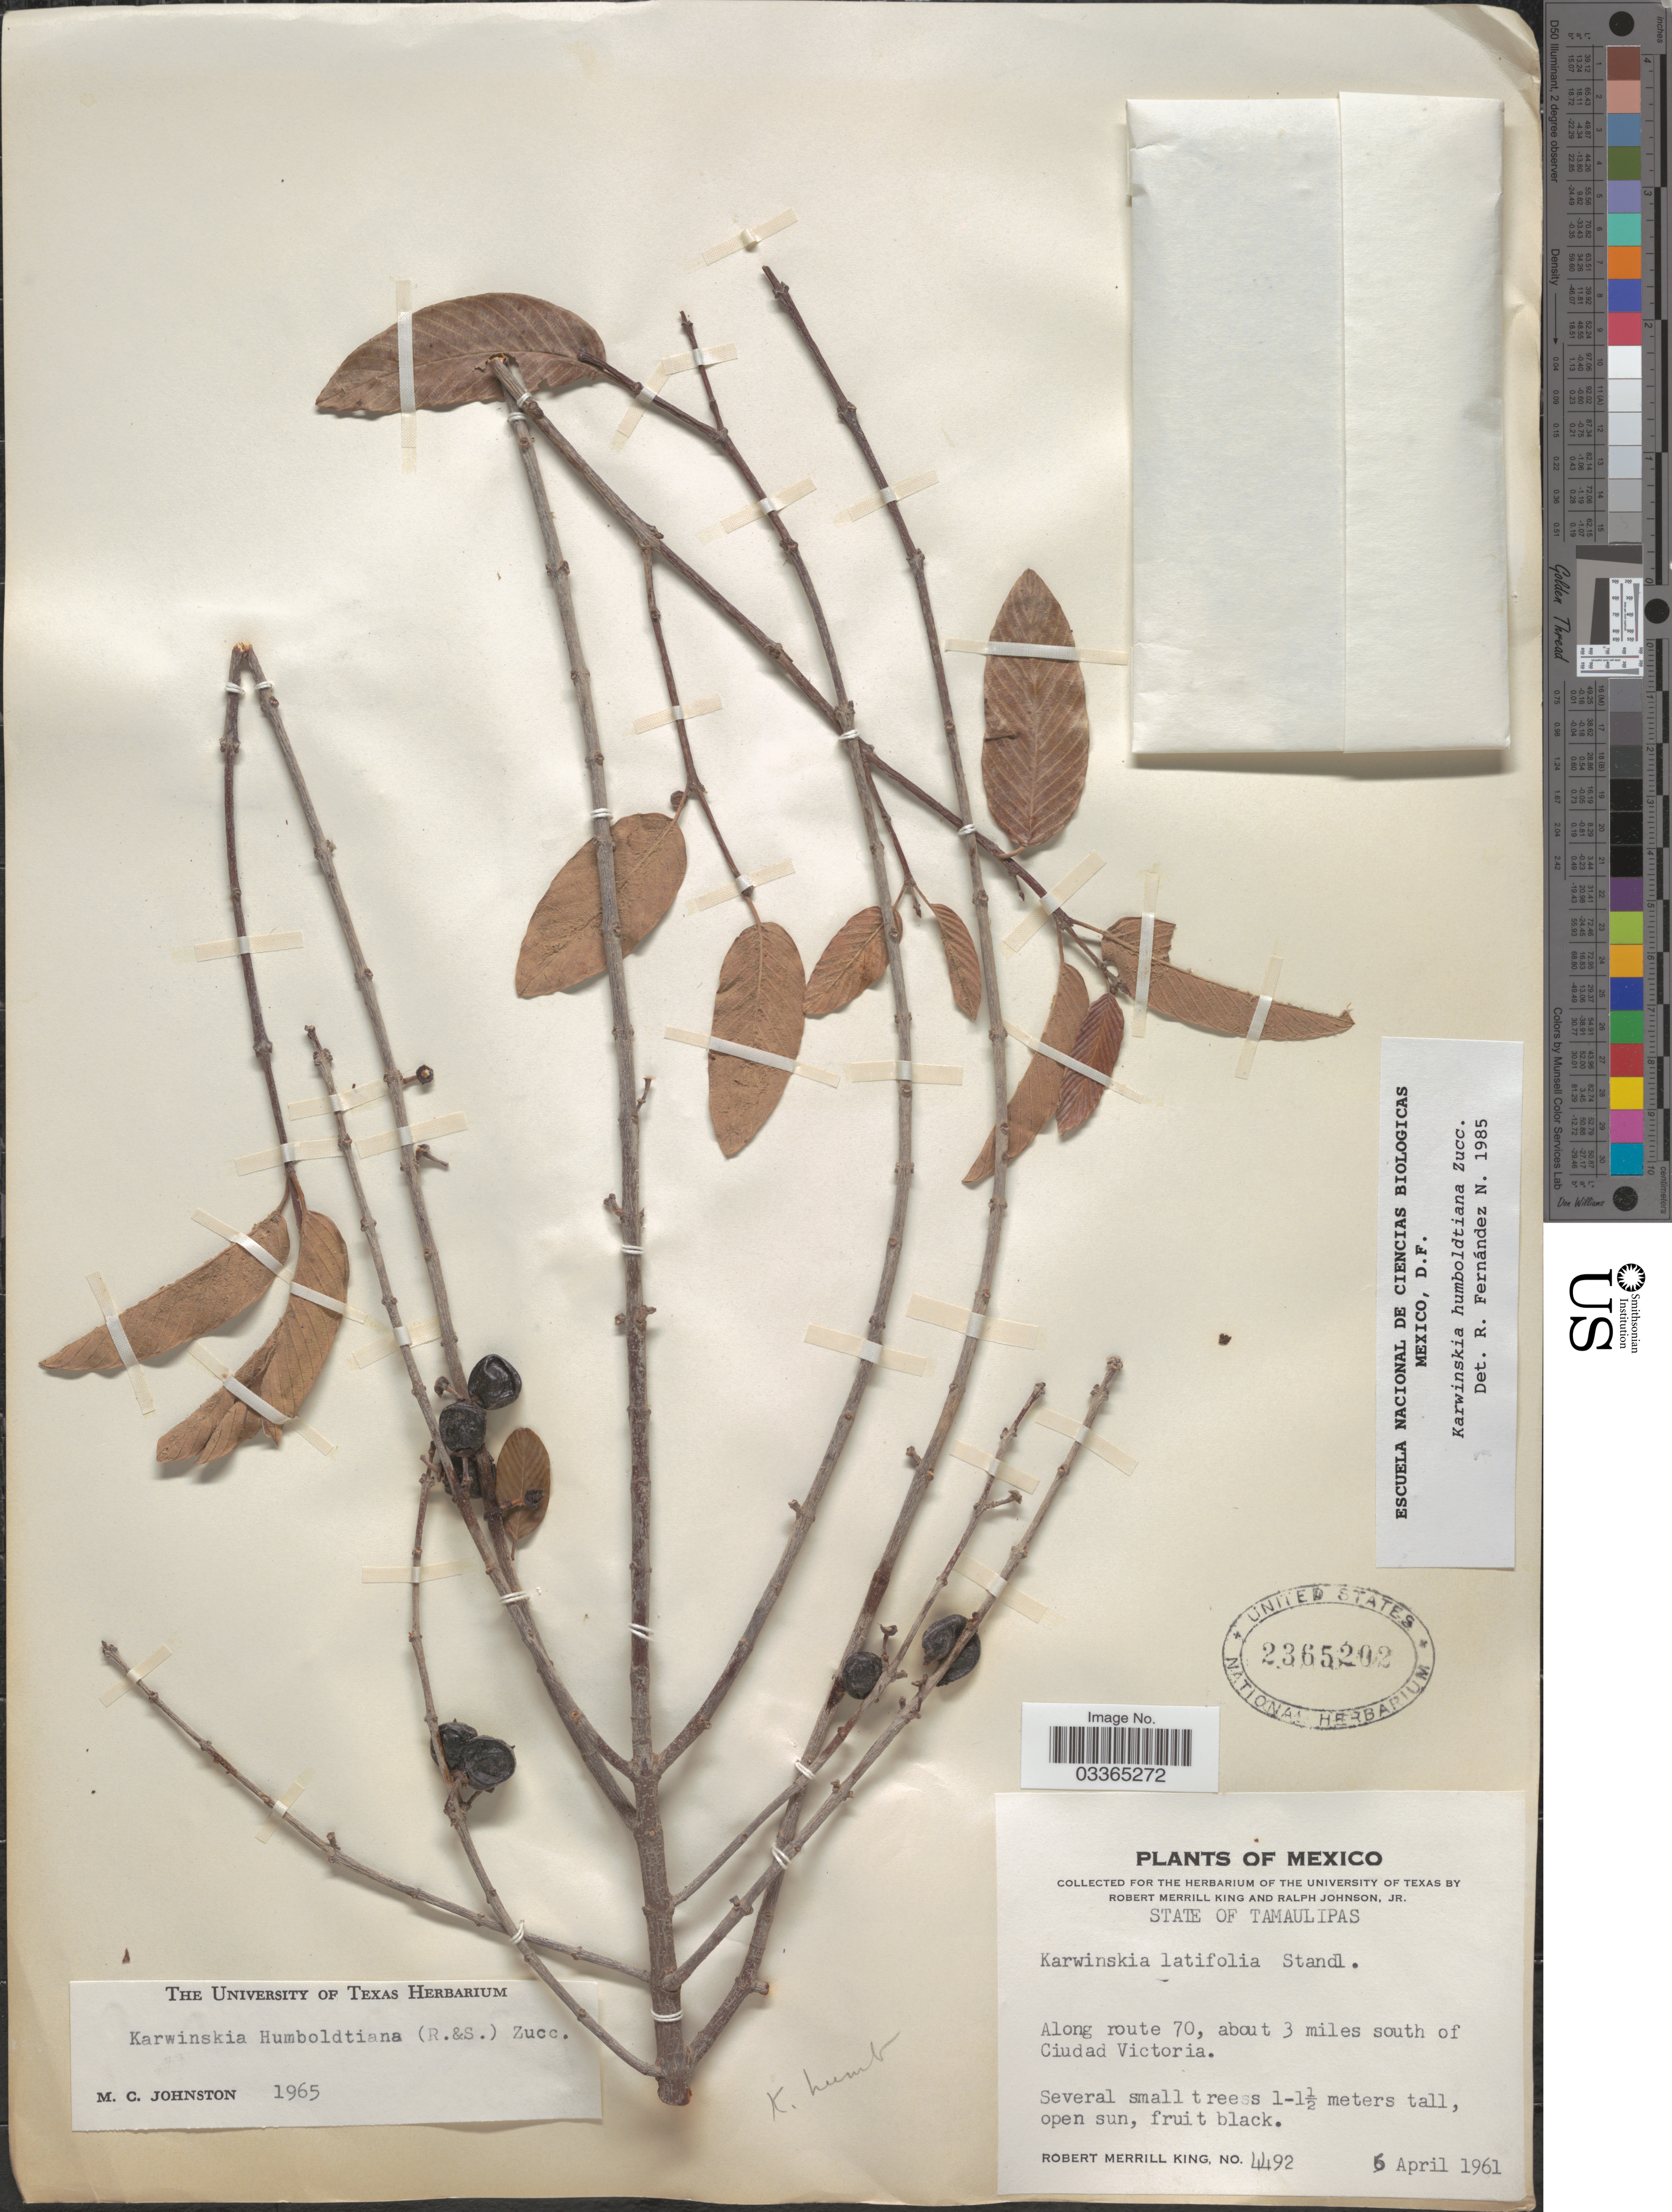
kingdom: Plantae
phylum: Tracheophyta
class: Magnoliopsida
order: Rosales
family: Rhamnaceae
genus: Karwinskia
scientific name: Karwinskia humboldtiana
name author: (Schult.) Zucc.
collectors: R. M. King & R. Johnson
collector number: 4492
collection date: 1961-04-05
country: Mexico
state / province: Tamaulipas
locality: Along route 70, about 3 miles south of Ciudad Victoria.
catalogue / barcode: US 2365202